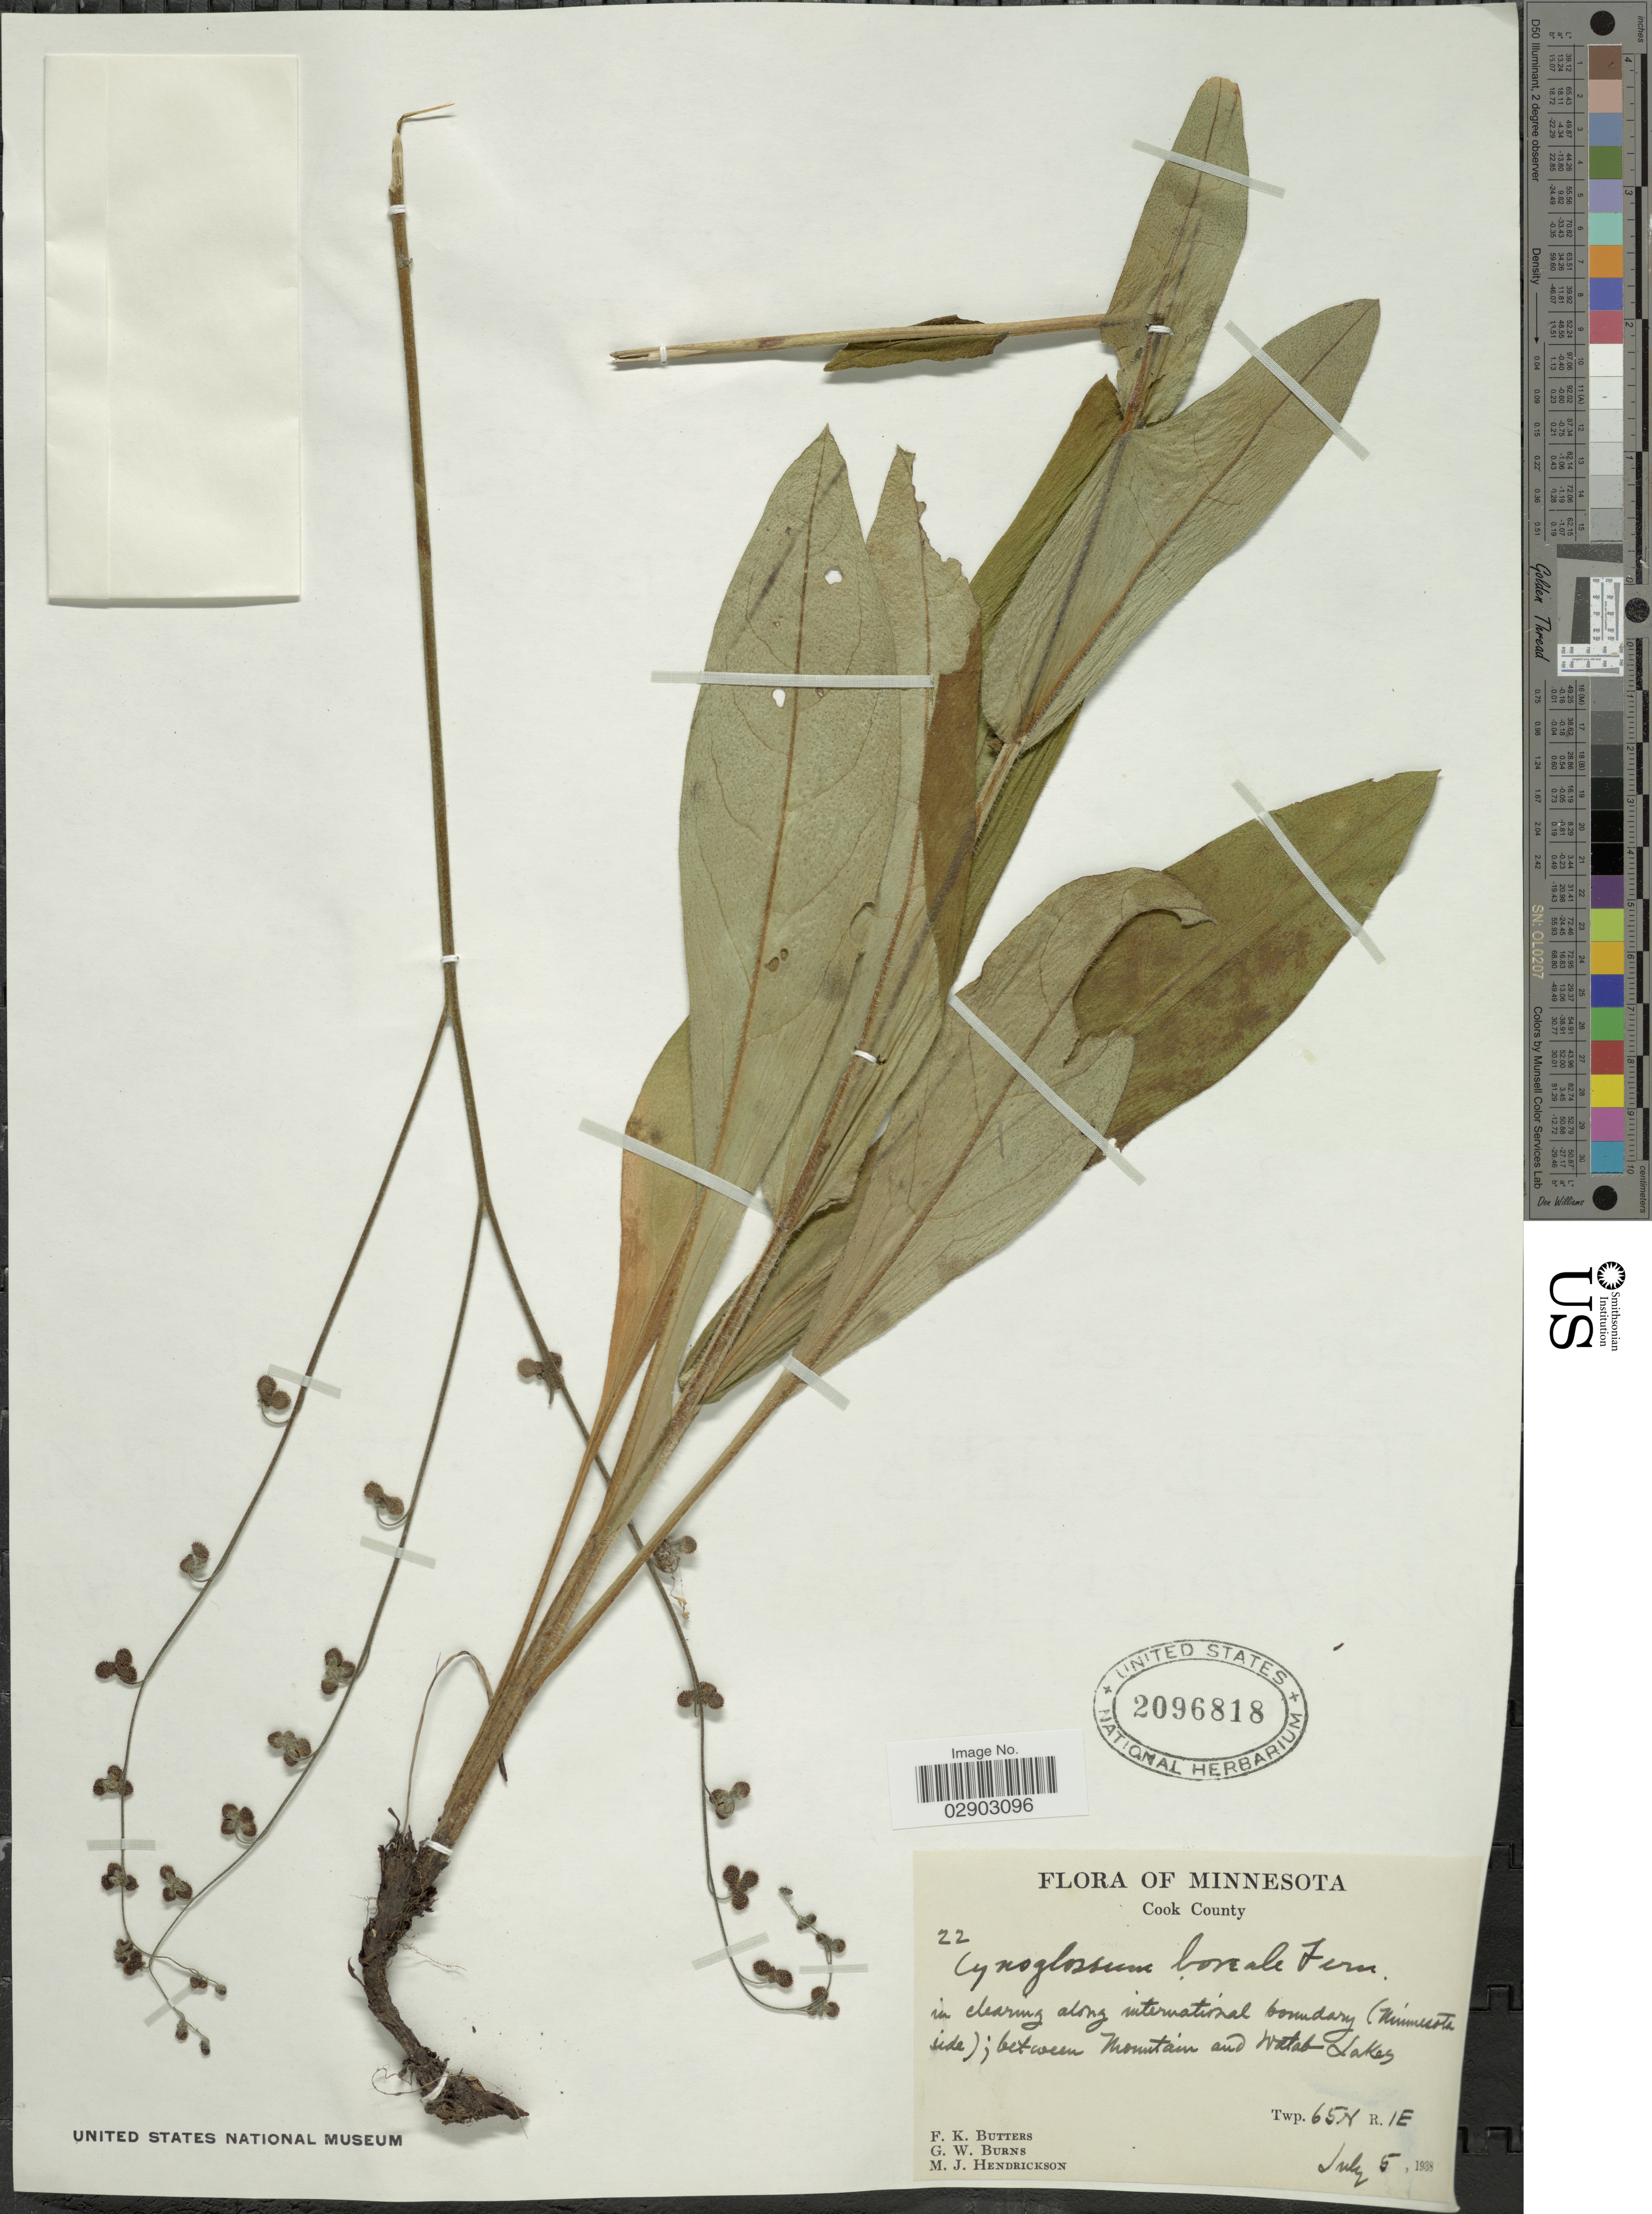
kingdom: Plantae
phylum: Tracheophyta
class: Magnoliopsida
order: Boraginales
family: Boraginaceae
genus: Cynoglossum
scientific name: Cynoglossum boreale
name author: Fernald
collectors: F. K. Butters, G. Burns & M. Hendrickson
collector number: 22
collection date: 1938-07-05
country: United States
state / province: Minnesota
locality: Cook County. In clearing along international boundary (Minnesota side); between Mountain and Watab Lakes. Twp. 65N R.1E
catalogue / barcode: US 2096818